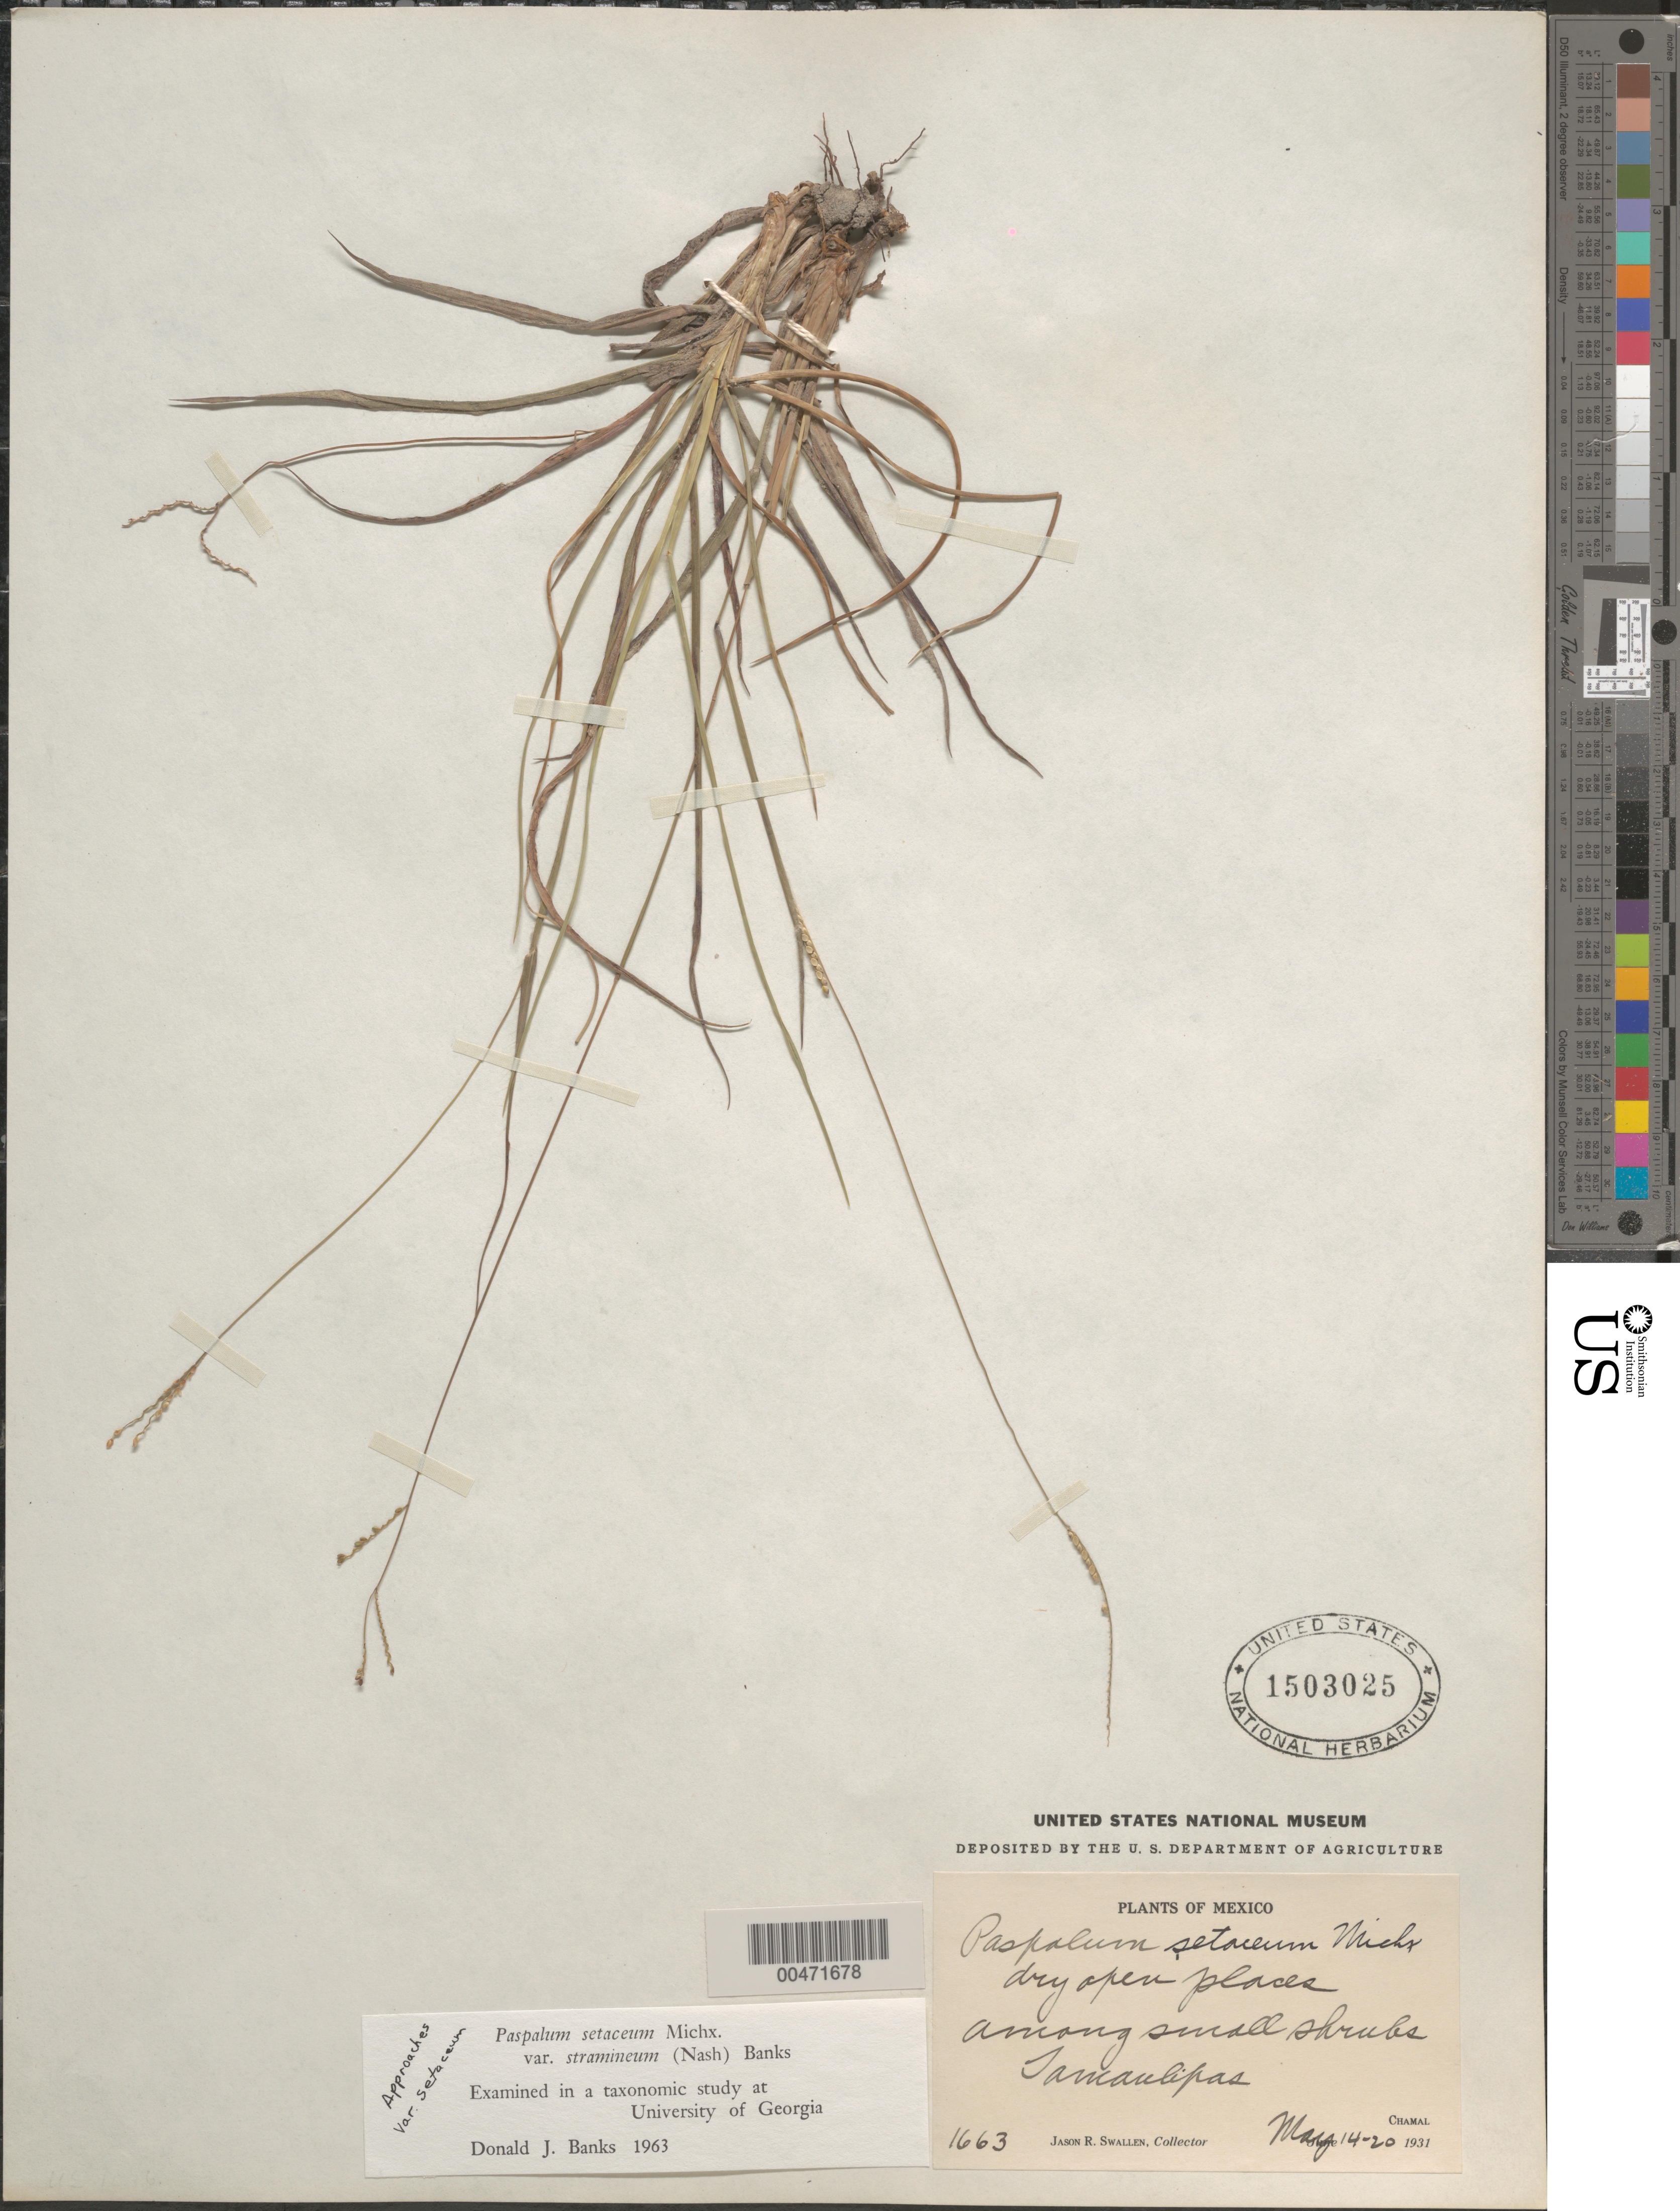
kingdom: Plantae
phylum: Tracheophyta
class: Liliopsida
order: Poales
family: Poaceae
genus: Paspalum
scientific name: Paspalum setaceum var. stramineum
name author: (Nash) D.J. Banks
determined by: Banks, D. J.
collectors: J. R. Swallen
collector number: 1663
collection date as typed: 14 May 1931 to 20 May 1931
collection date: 1931-05-14/1931-05-20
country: Mexico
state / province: Tamaulipas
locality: Chamal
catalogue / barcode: US 1503025